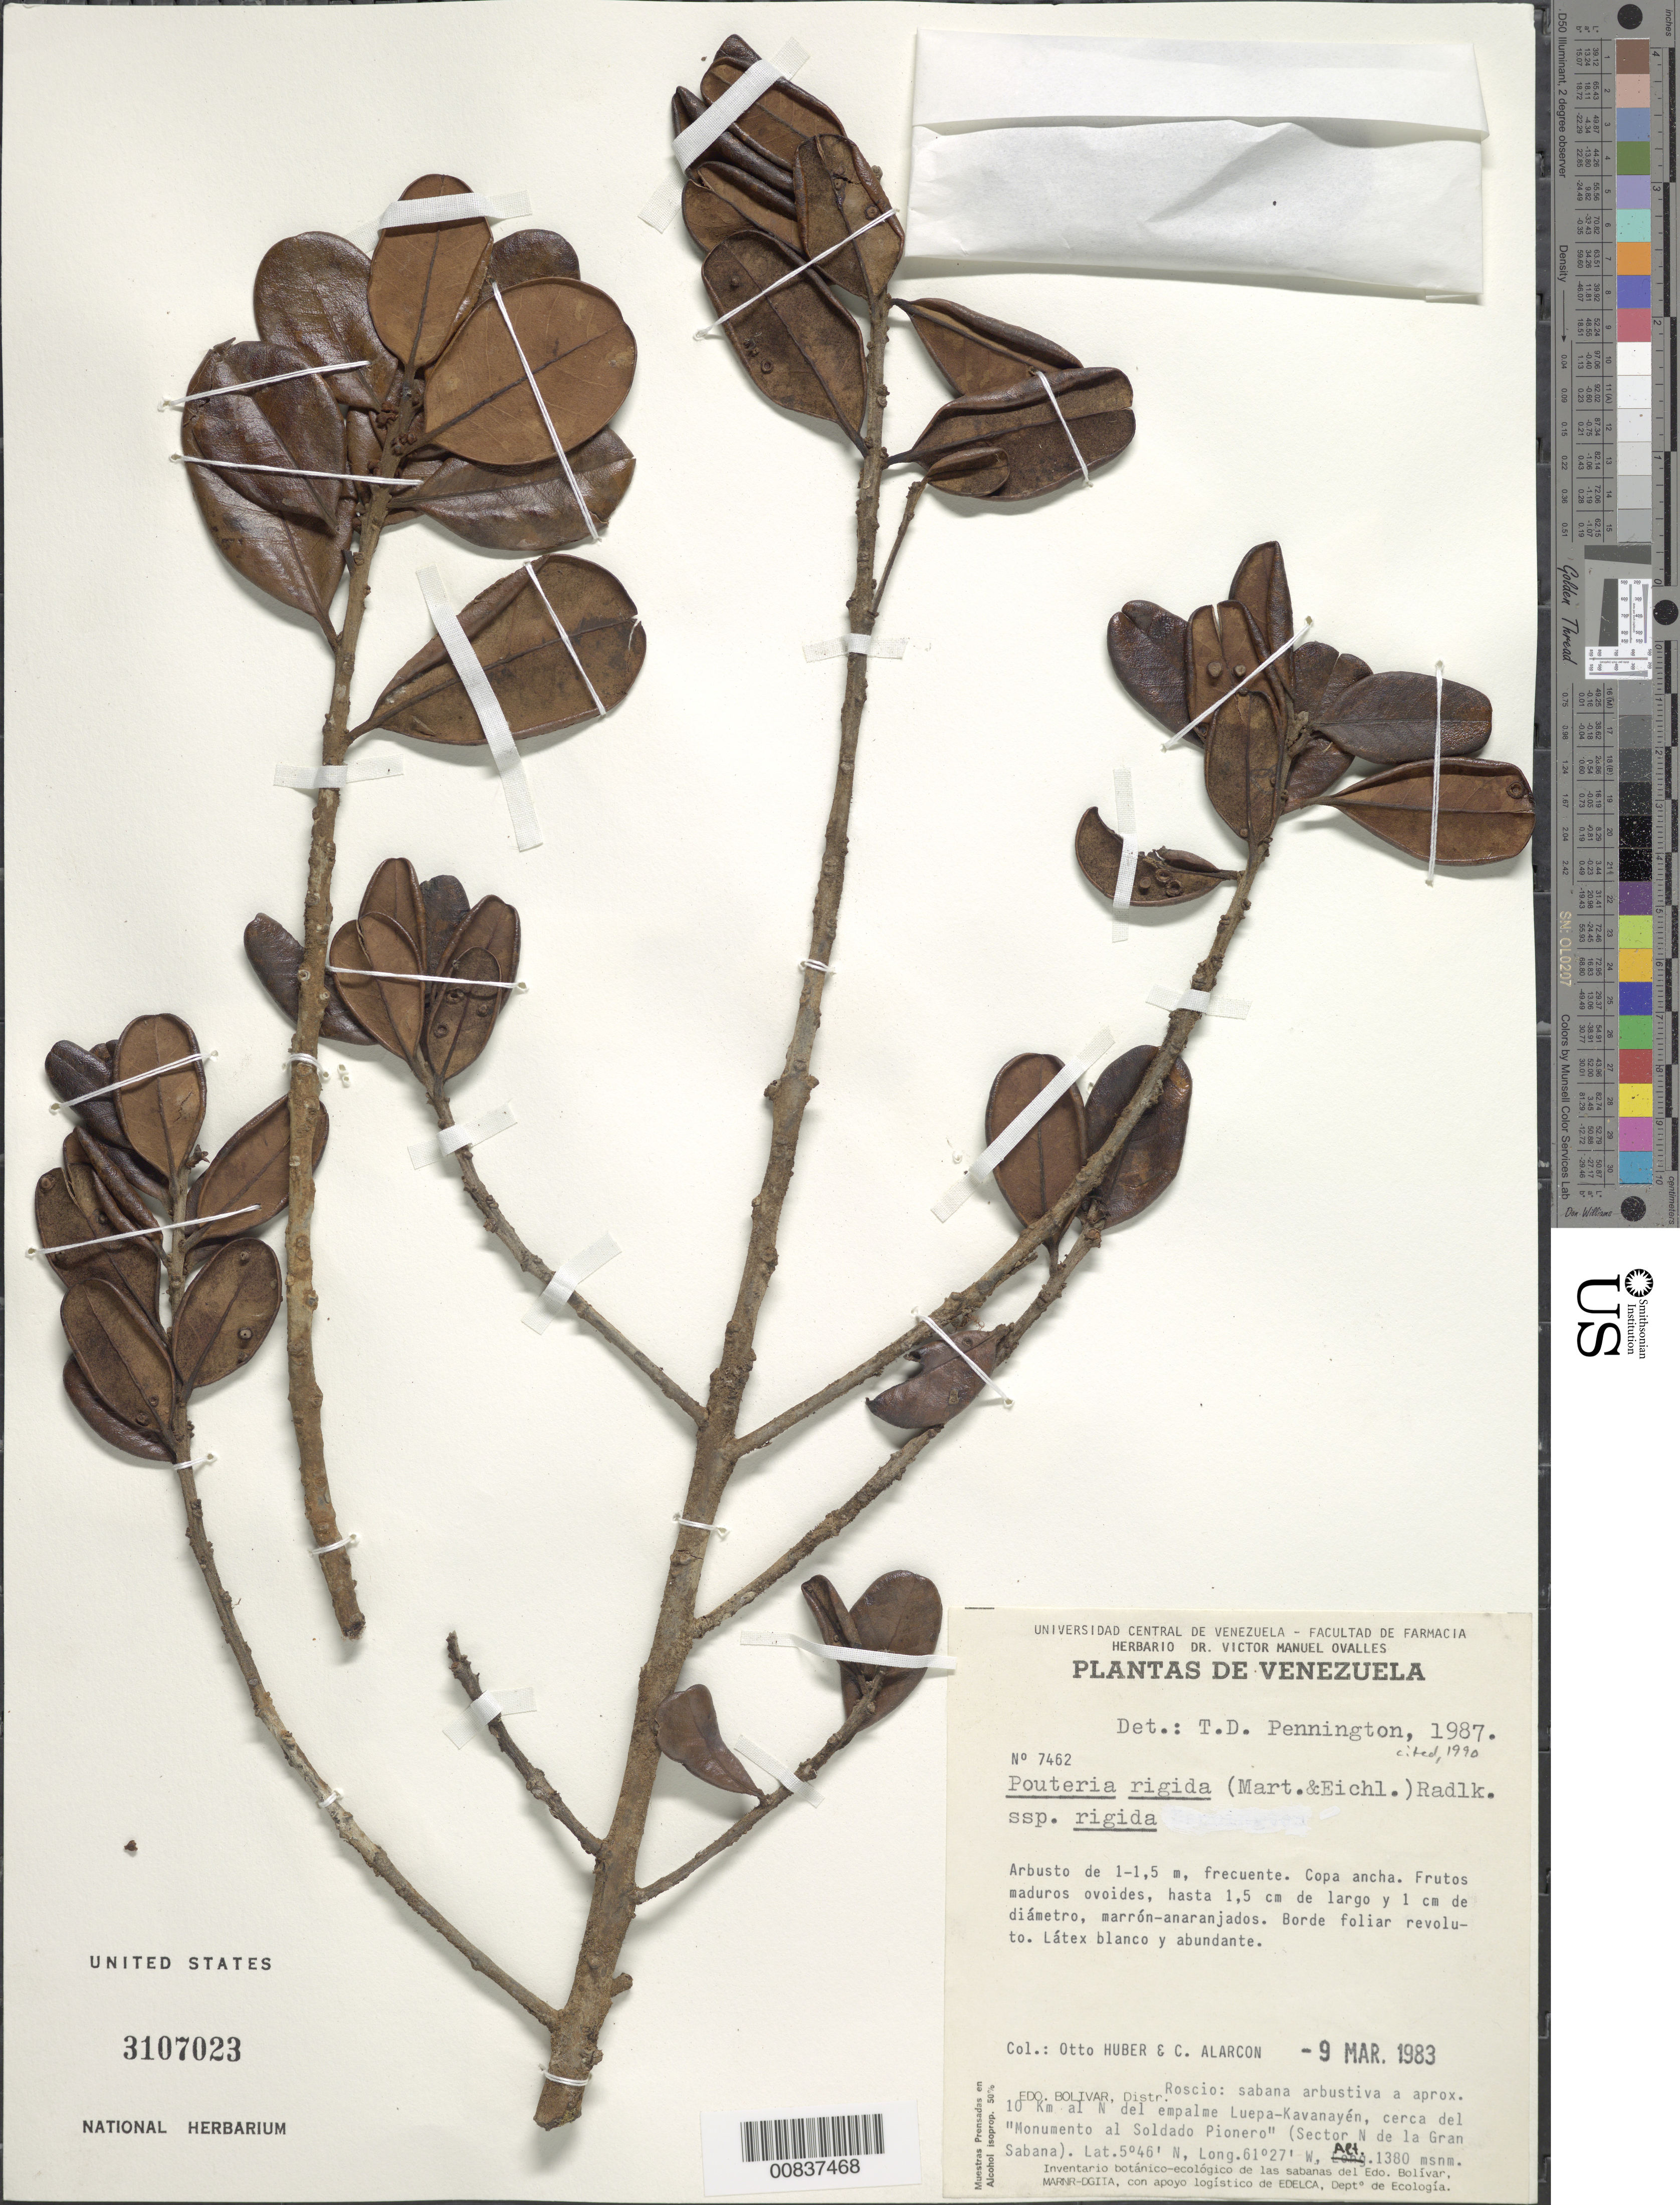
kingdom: Plantae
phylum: Tracheophyta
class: Magnoliopsida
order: Ericales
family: Sapotaceae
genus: Pouteria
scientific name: Pouteria rigida subsp. rigida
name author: (Mart. & Eichler) Radlk.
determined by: Pennington, T. D., (K)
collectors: O. Huber & C. Alarcon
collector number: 7462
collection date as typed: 9-Mar-83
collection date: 1983-03-09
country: Venezuela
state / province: Bolívar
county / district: Roscio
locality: Luepa-Kavanayen, aprox. 10 km al N del empalme, cerca del "Monumento al Solado Pionero" (Sector N de la Gran Sabana)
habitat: Sabana arbustiva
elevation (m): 1380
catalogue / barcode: US 3107023